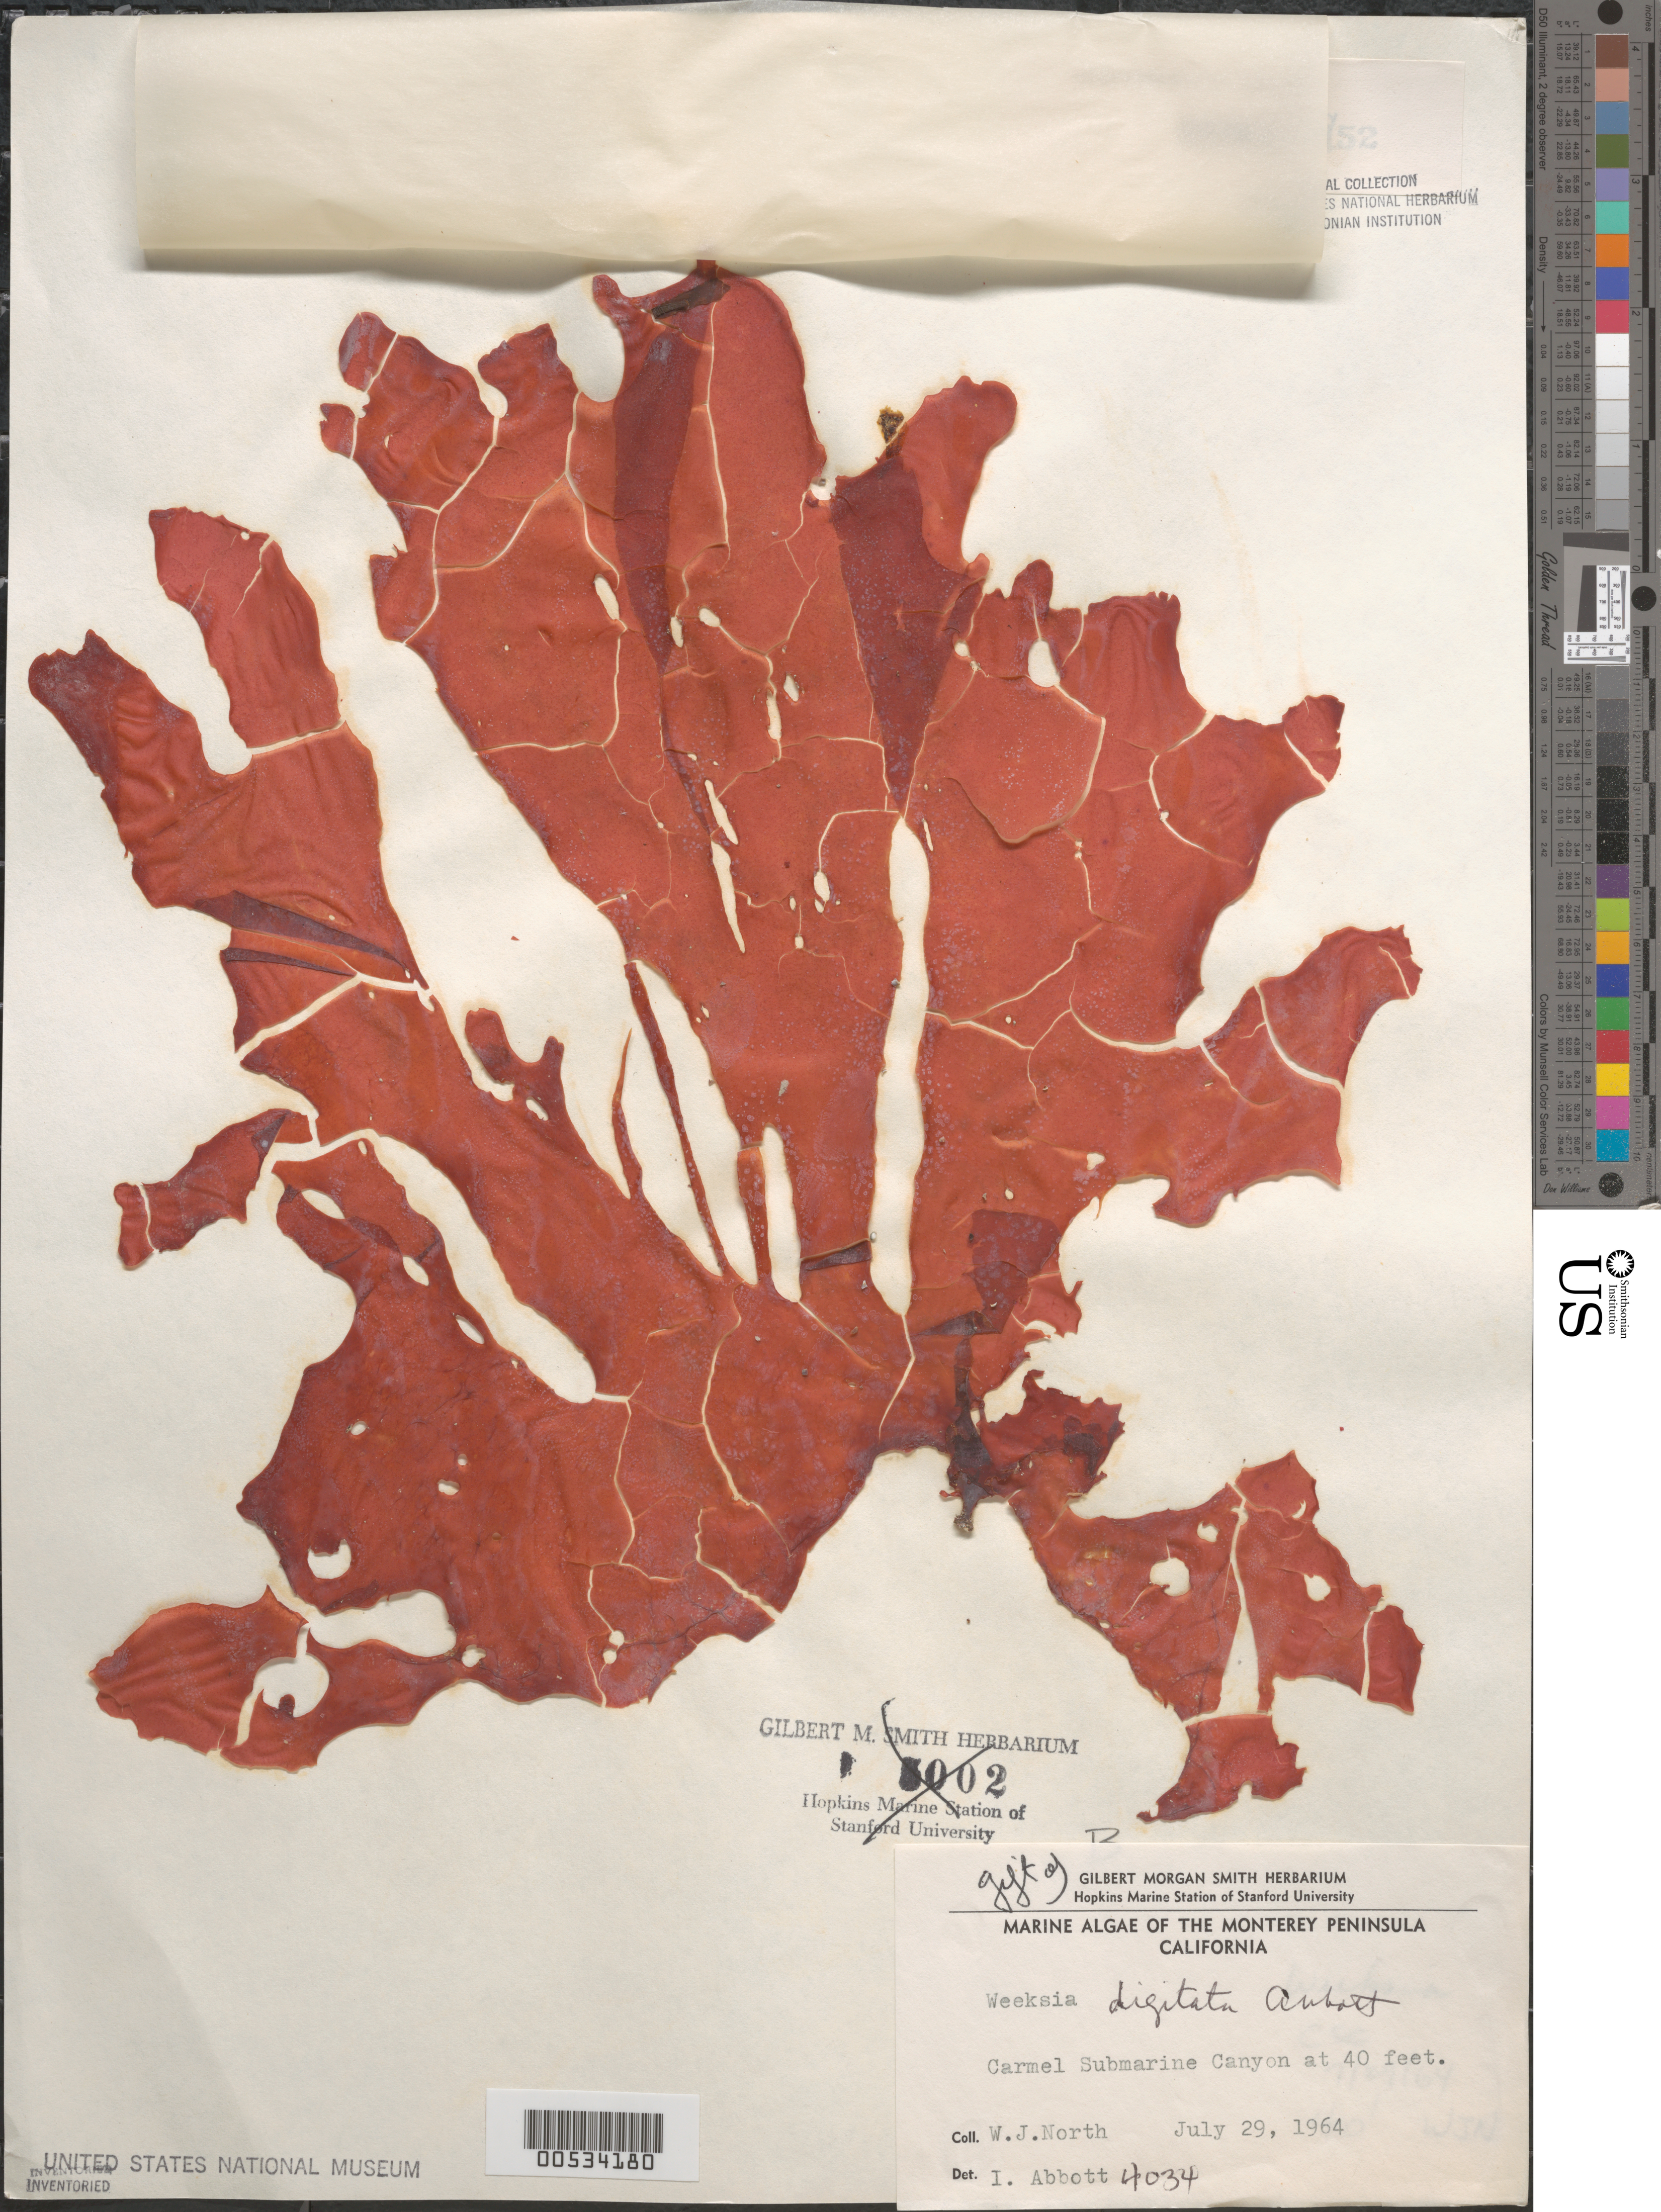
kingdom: Plantae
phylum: Rhodophyta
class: Florideophyceae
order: Gigartinales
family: Dumontiaceae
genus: Weeksia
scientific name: Weeksia digitata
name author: I.A. Abbott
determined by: Abbott, Isabella A.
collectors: W. North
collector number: IAA 4034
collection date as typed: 29 Jul 1964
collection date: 1964-07-29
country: United States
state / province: California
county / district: Monterey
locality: Carmel Submarine Canyon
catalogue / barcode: US 51063